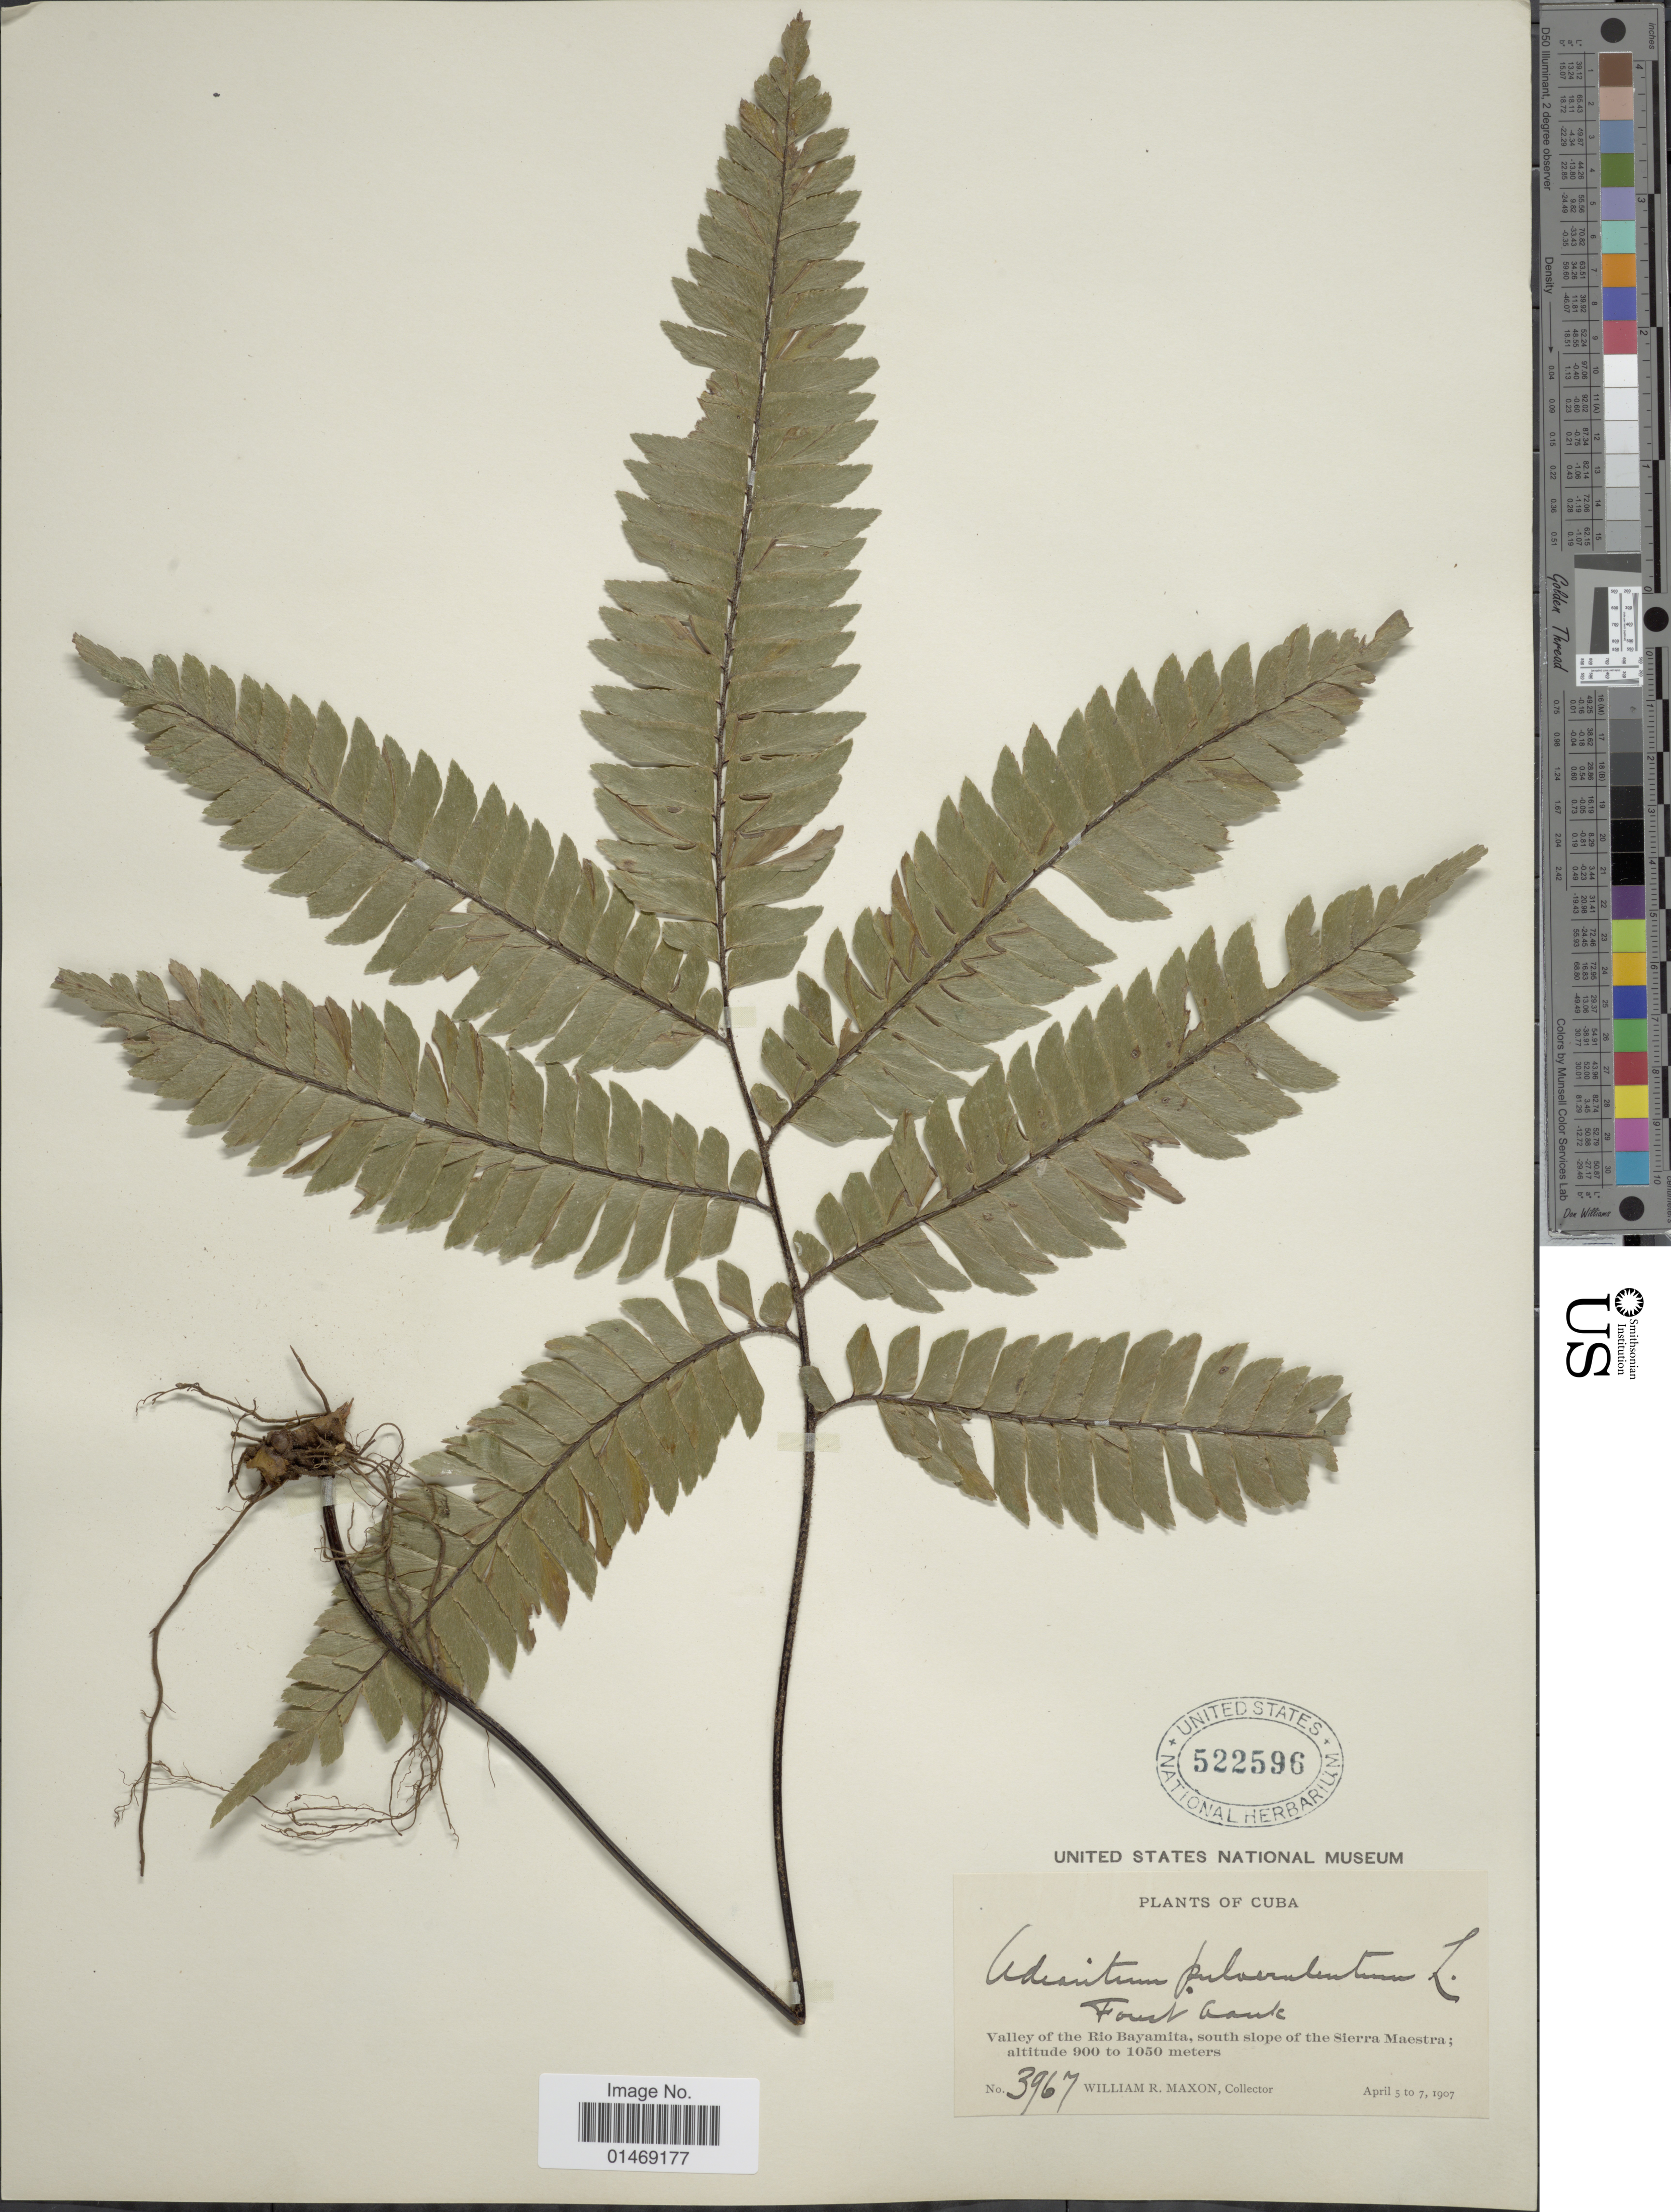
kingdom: Plantae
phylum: Tracheophyta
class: Polypodiopsida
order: Polypodiales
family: Pteridaceae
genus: Adiantum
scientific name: Adiantum pulverulentum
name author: L.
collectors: W. R. Maxon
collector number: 3967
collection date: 1907-04-05/1907-04-07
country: Cuba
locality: Valley of the Rio Bayamita, south of the Sierra Maestra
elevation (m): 900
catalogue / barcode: US 522596